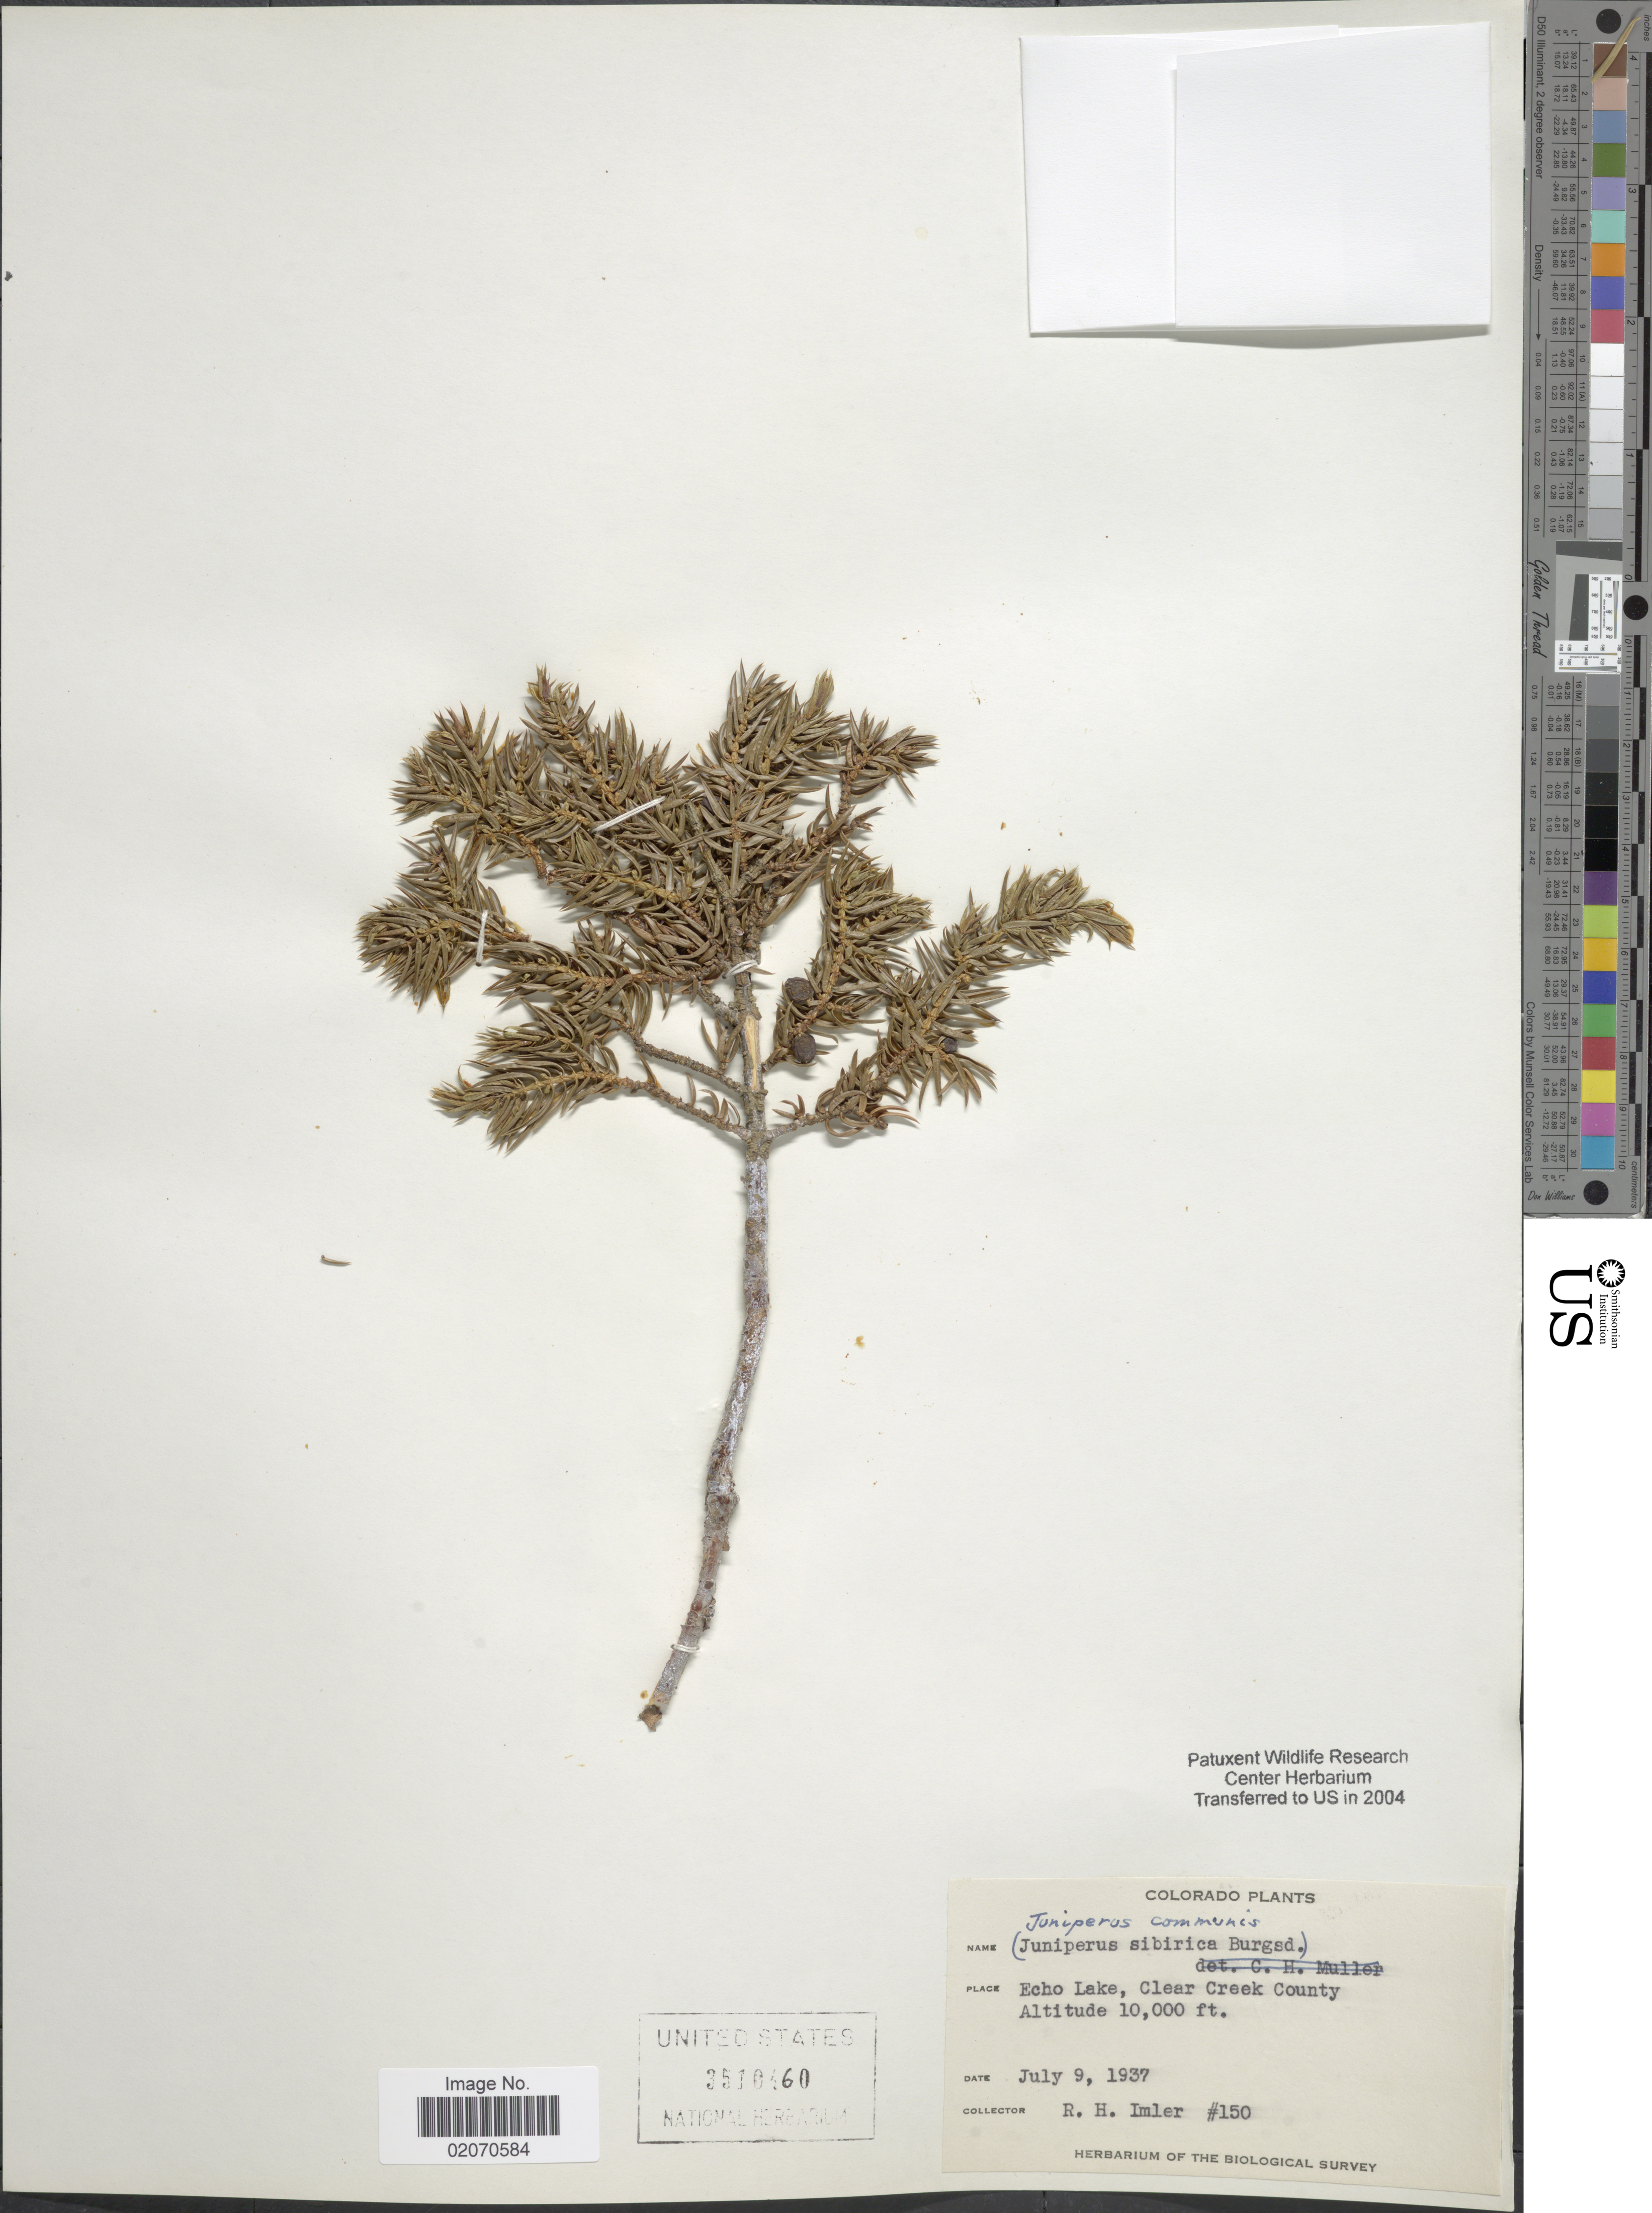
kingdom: Plantae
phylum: Tracheophyta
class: Pinopsida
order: Pinales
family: Cupressaceae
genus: Juniperus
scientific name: Juniperus communis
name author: L.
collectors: R. Imler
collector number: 150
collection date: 1937-07-09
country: United States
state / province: Colorado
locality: Echo Lake, Clear Creek County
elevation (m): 3048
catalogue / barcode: US 3510460